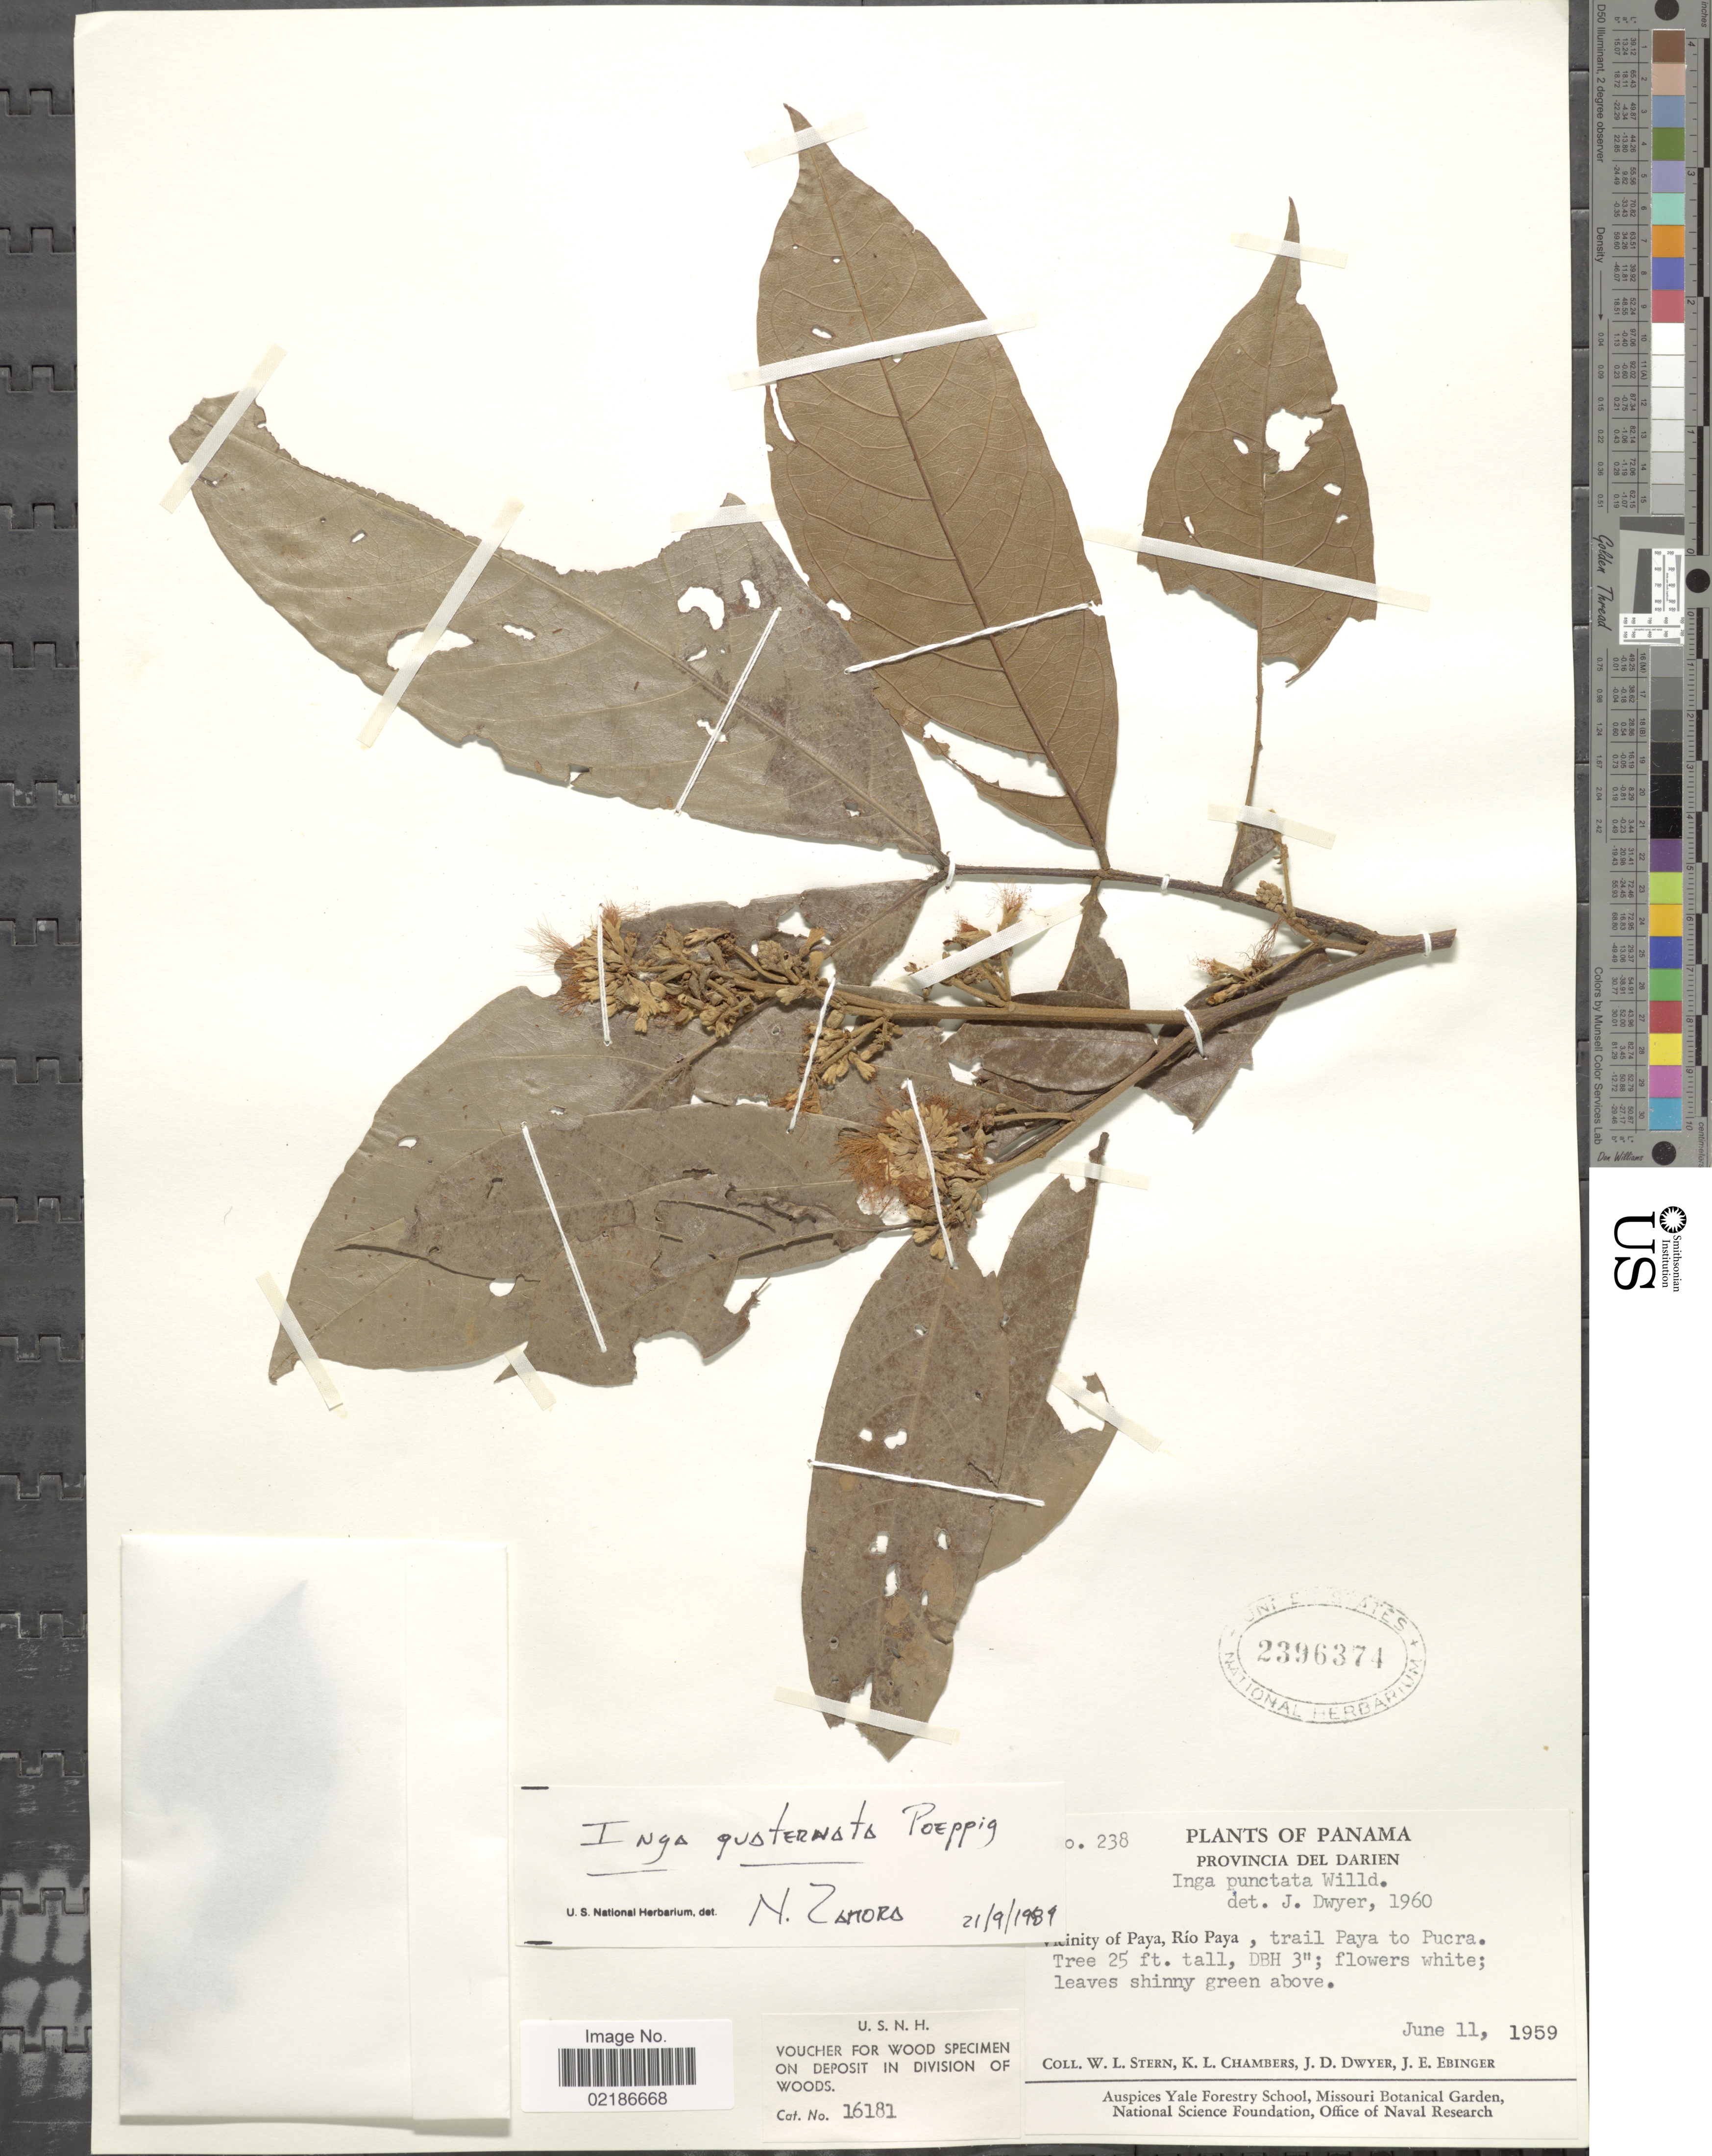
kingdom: Plantae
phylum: Tracheophyta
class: Magnoliopsida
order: Fabales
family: Fabaceae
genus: Inga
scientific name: Inga quaternata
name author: Poepp. & Endl.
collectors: W. L. Stern, K. Chambers, J. D. Dwyer & J. Ebinger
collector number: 238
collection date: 1959-06-11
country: Panama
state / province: Darién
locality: Vicinity of Paya, Rio Paya, trail Paya to Pucra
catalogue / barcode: US 2396374